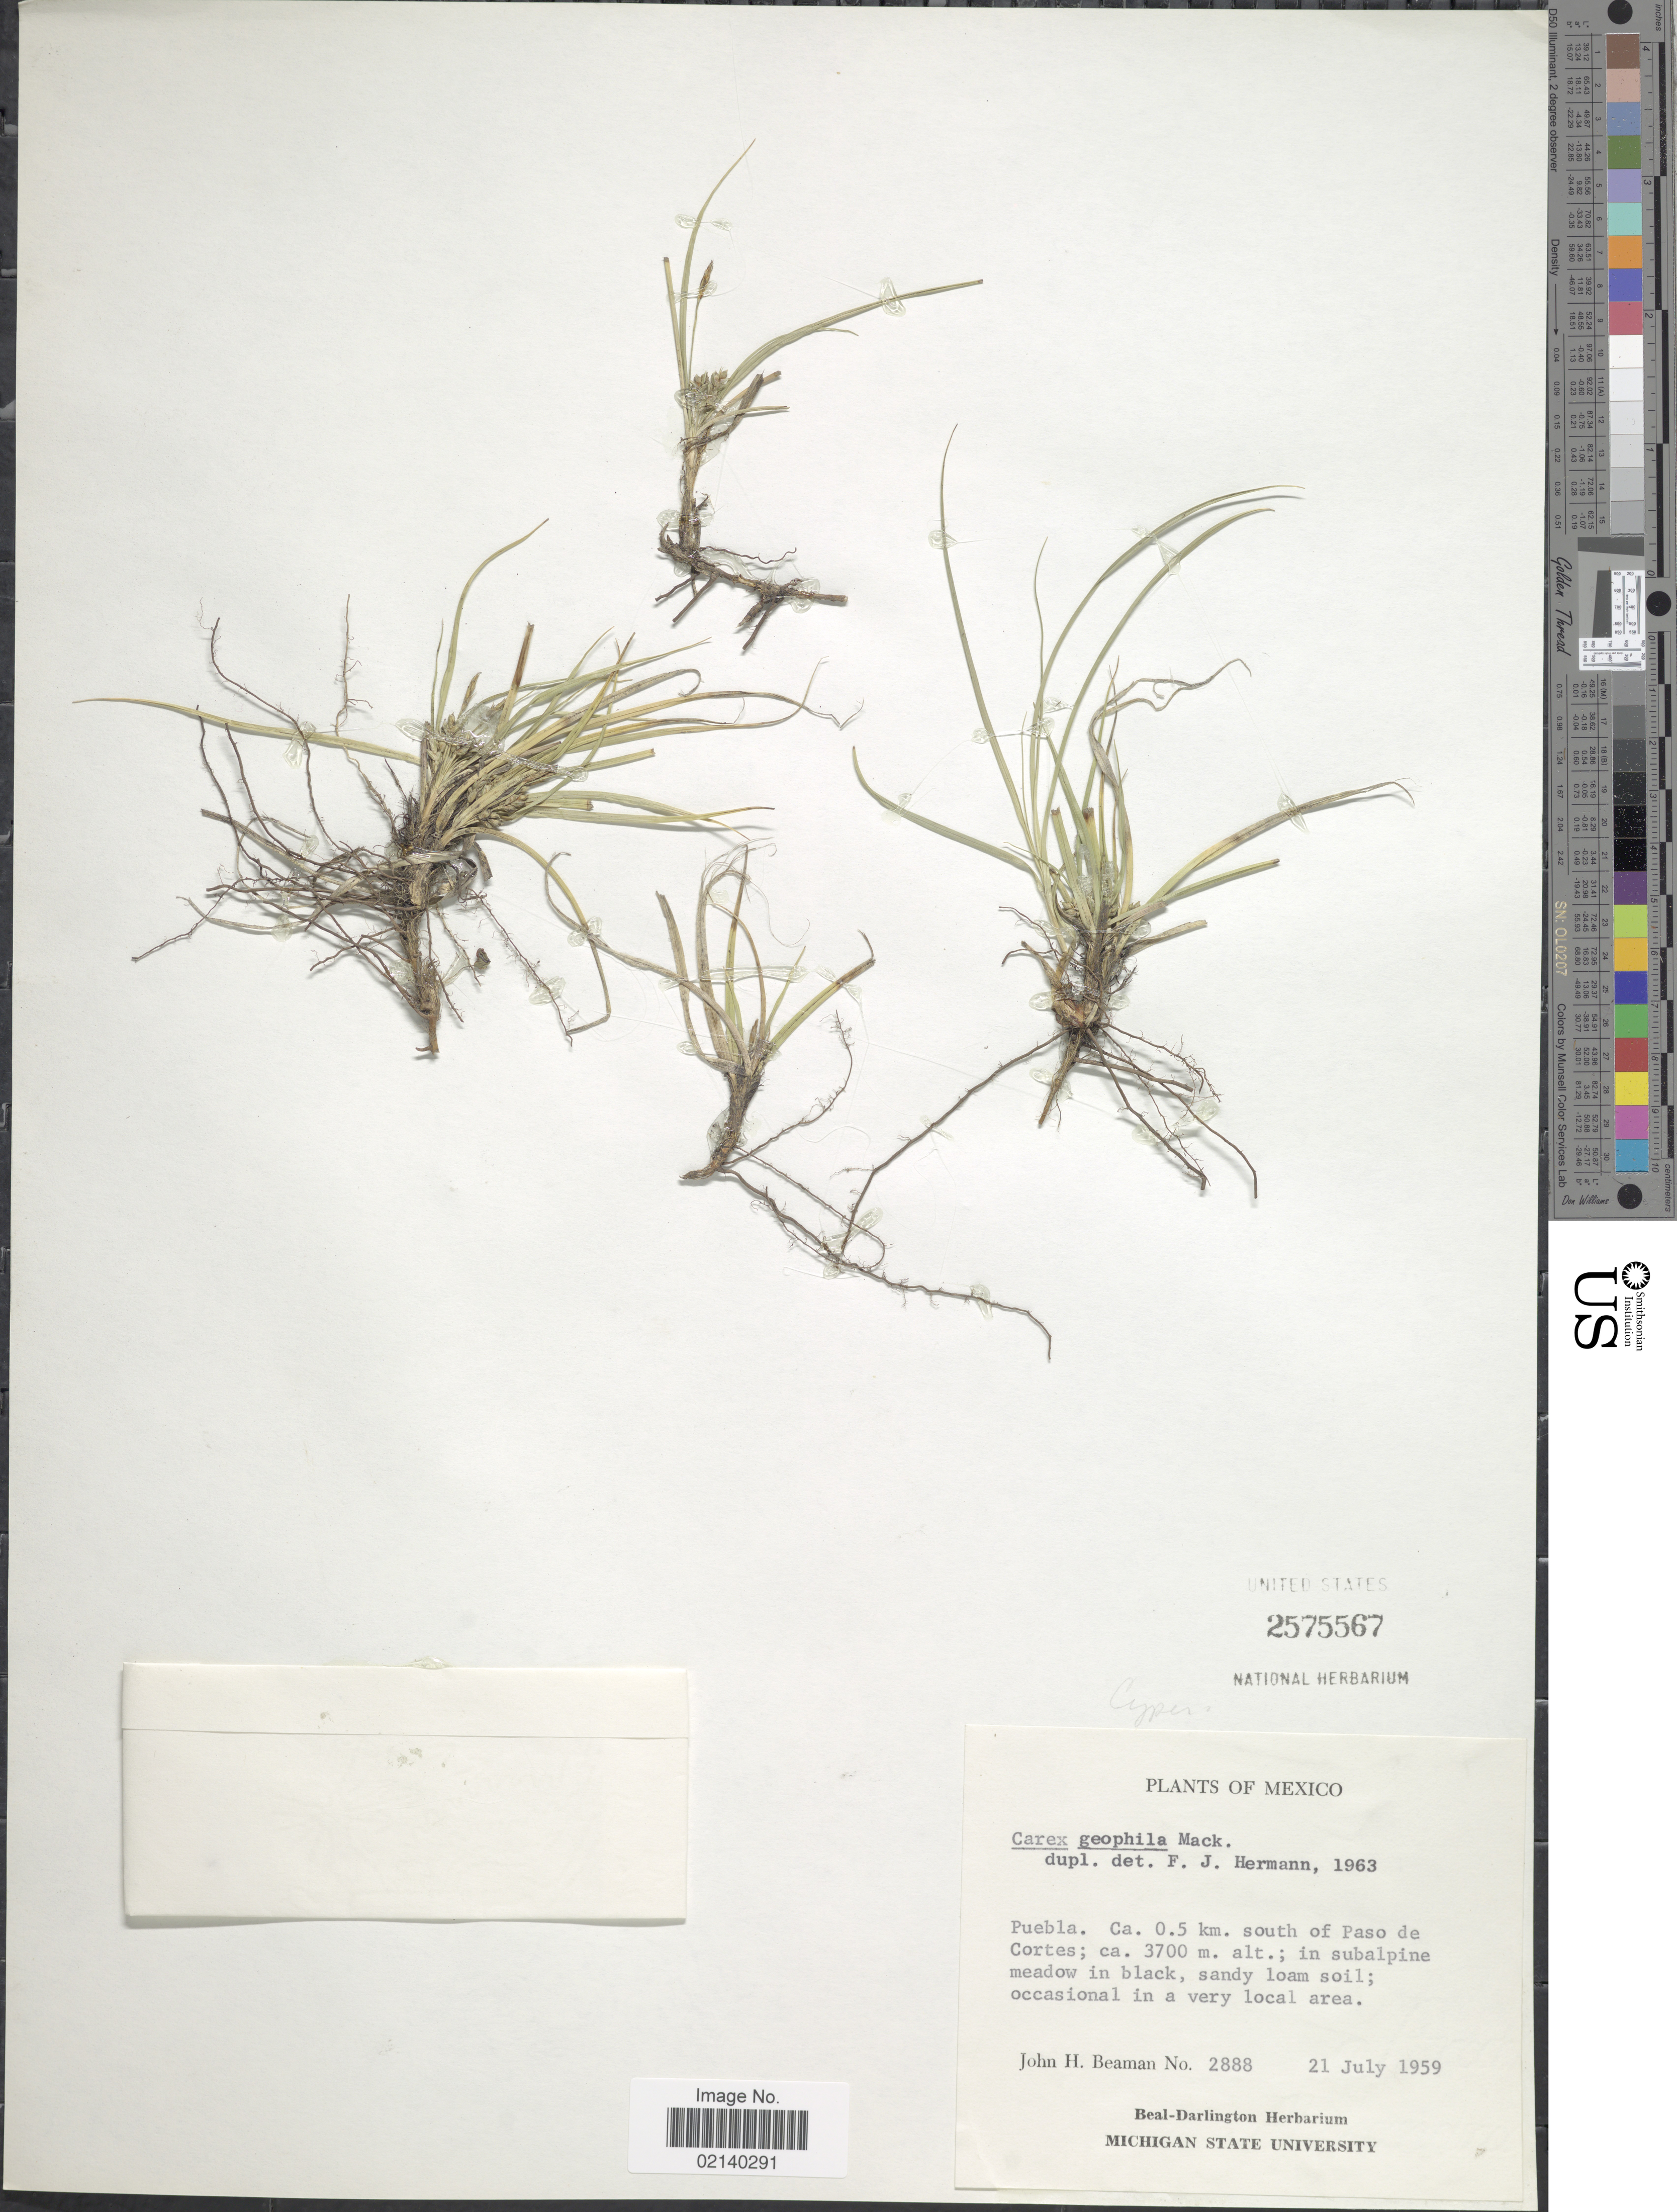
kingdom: Plantae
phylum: Tracheophyta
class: Liliopsida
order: Poales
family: Cyperaceae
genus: Carex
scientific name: Carex geophila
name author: Mack.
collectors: J. H. Beaman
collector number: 2888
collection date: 1959-07-21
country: Mexico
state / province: Puebla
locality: Ca. 0.5 km. south of Paso de Cortes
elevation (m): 3700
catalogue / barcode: US 2575567